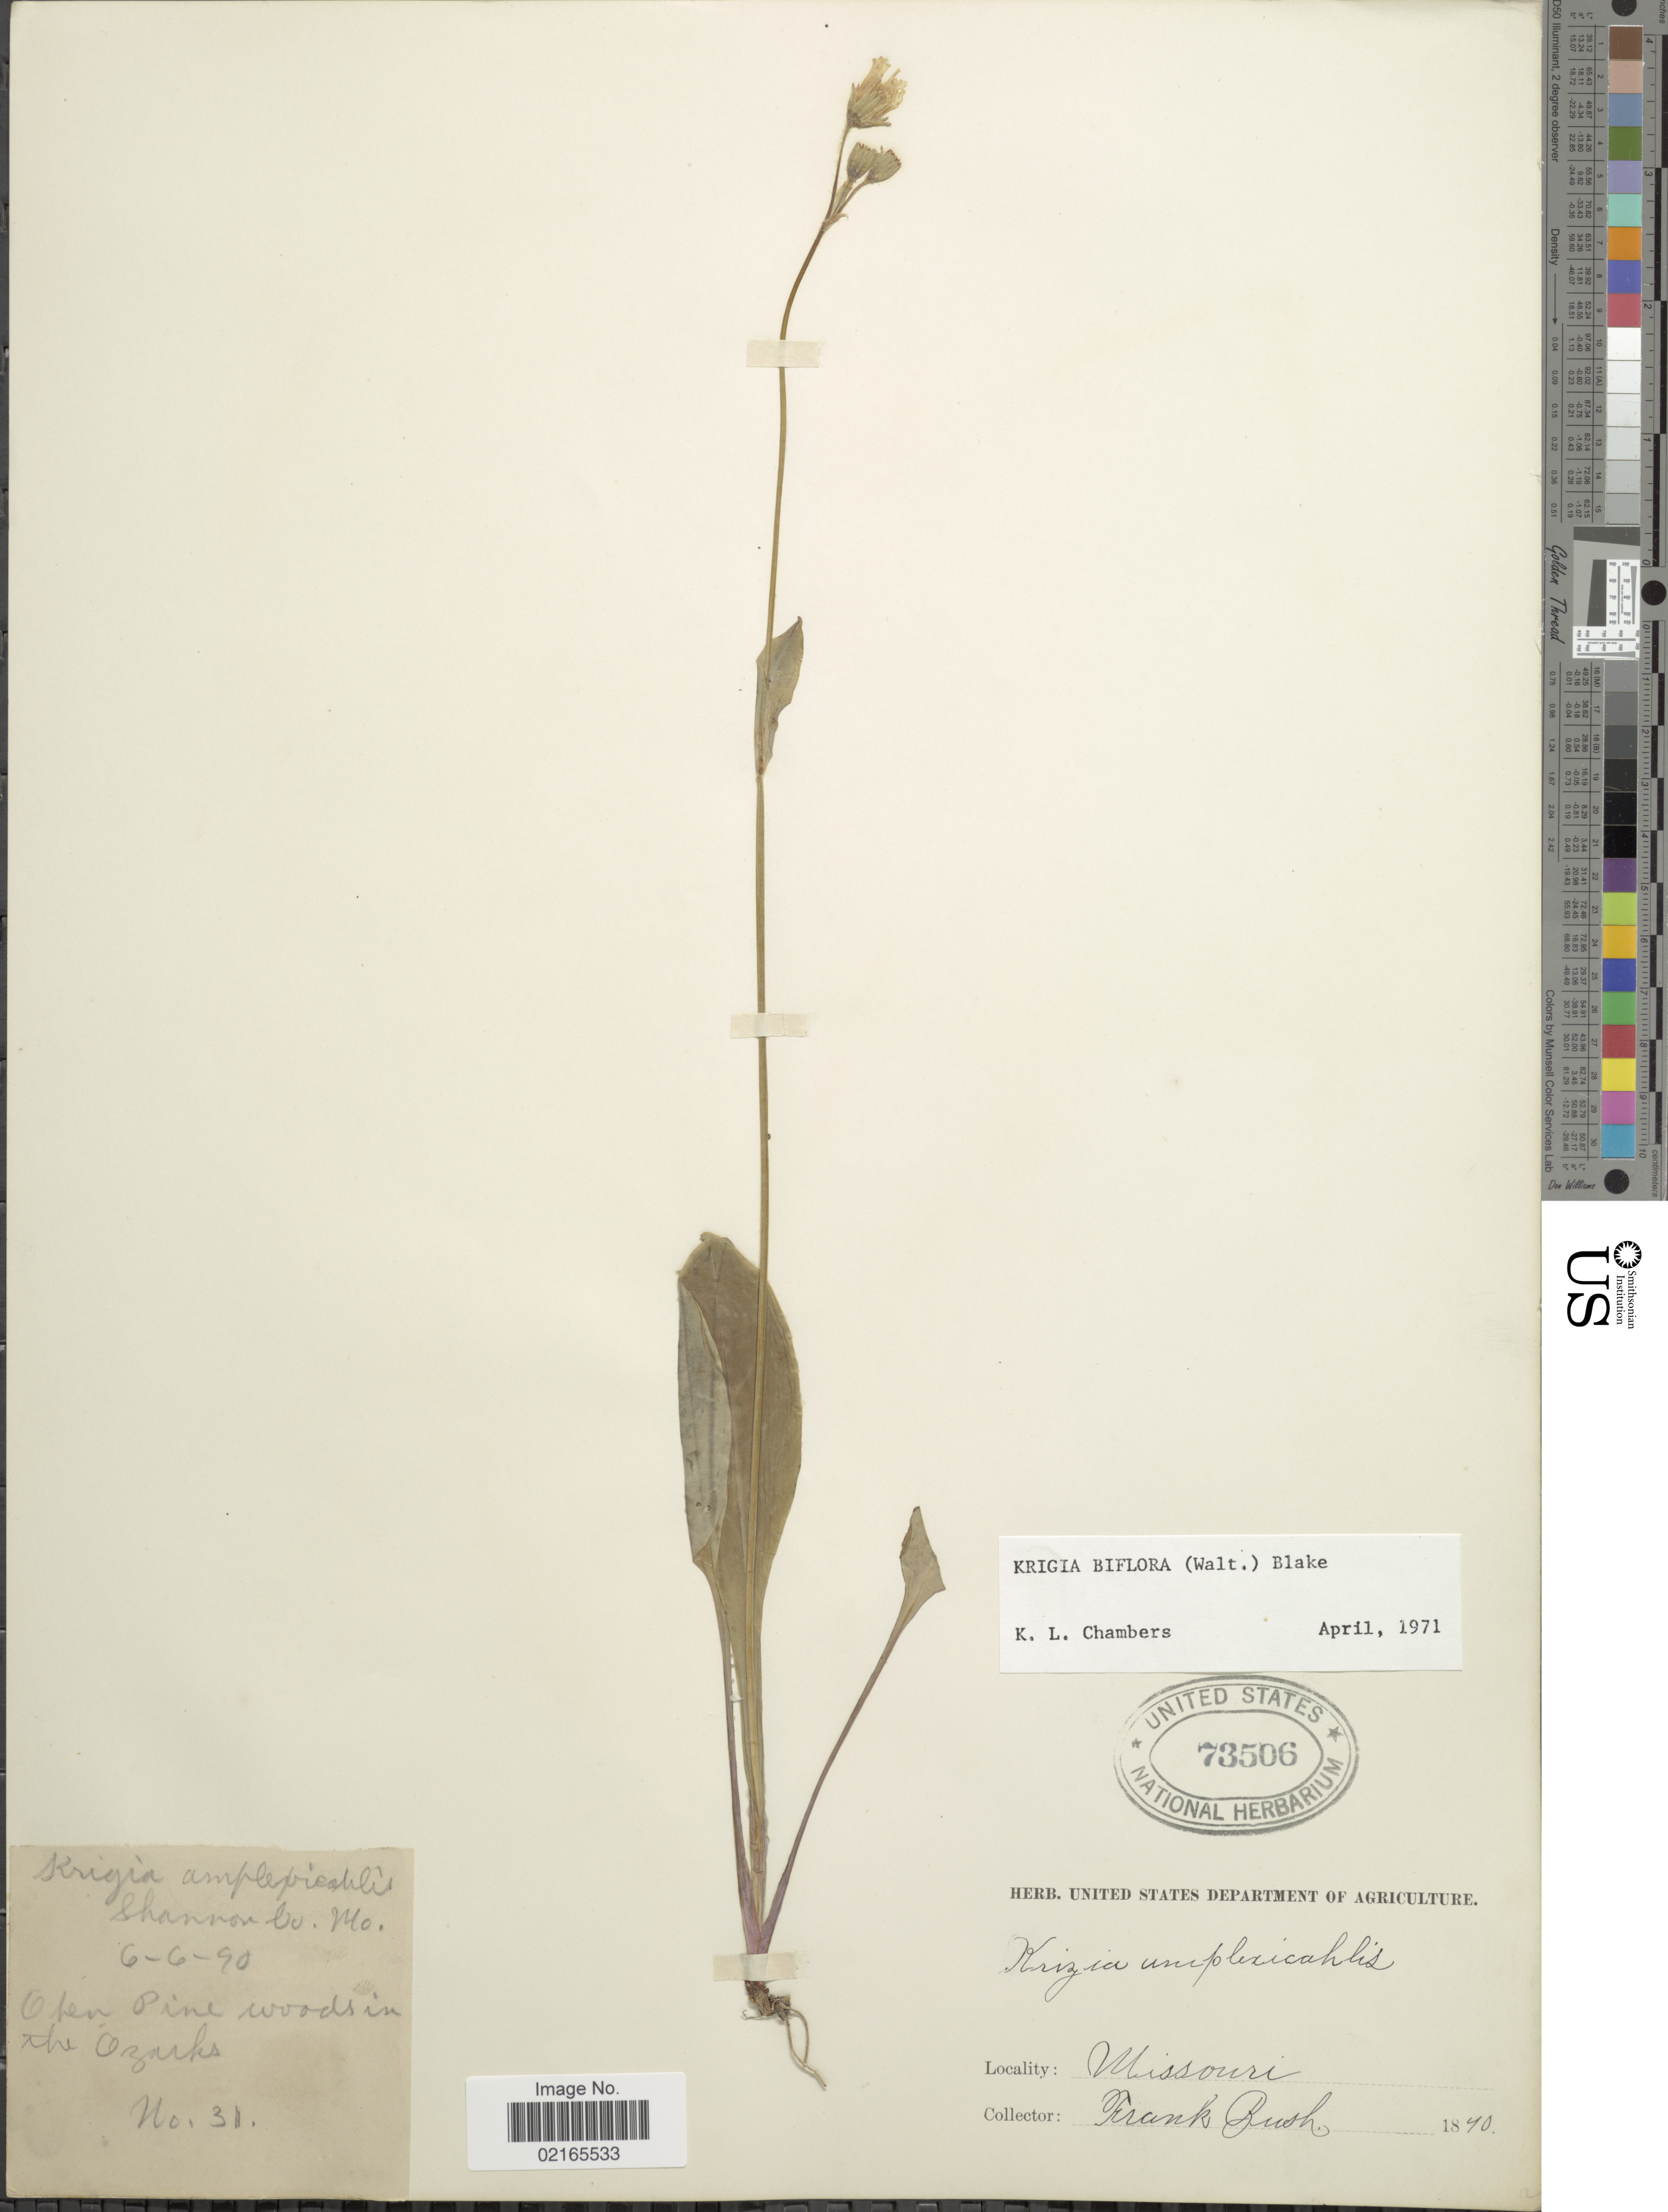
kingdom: Plantae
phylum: Tracheophyta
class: Magnoliopsida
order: Asterales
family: Asteraceae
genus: Krigia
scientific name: Krigia biflora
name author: (Walter) S.F. Blake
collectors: F. Bush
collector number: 31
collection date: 1890-06-06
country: United States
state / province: Missouri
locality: Open pine woods in the Ozarks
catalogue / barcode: US 73506